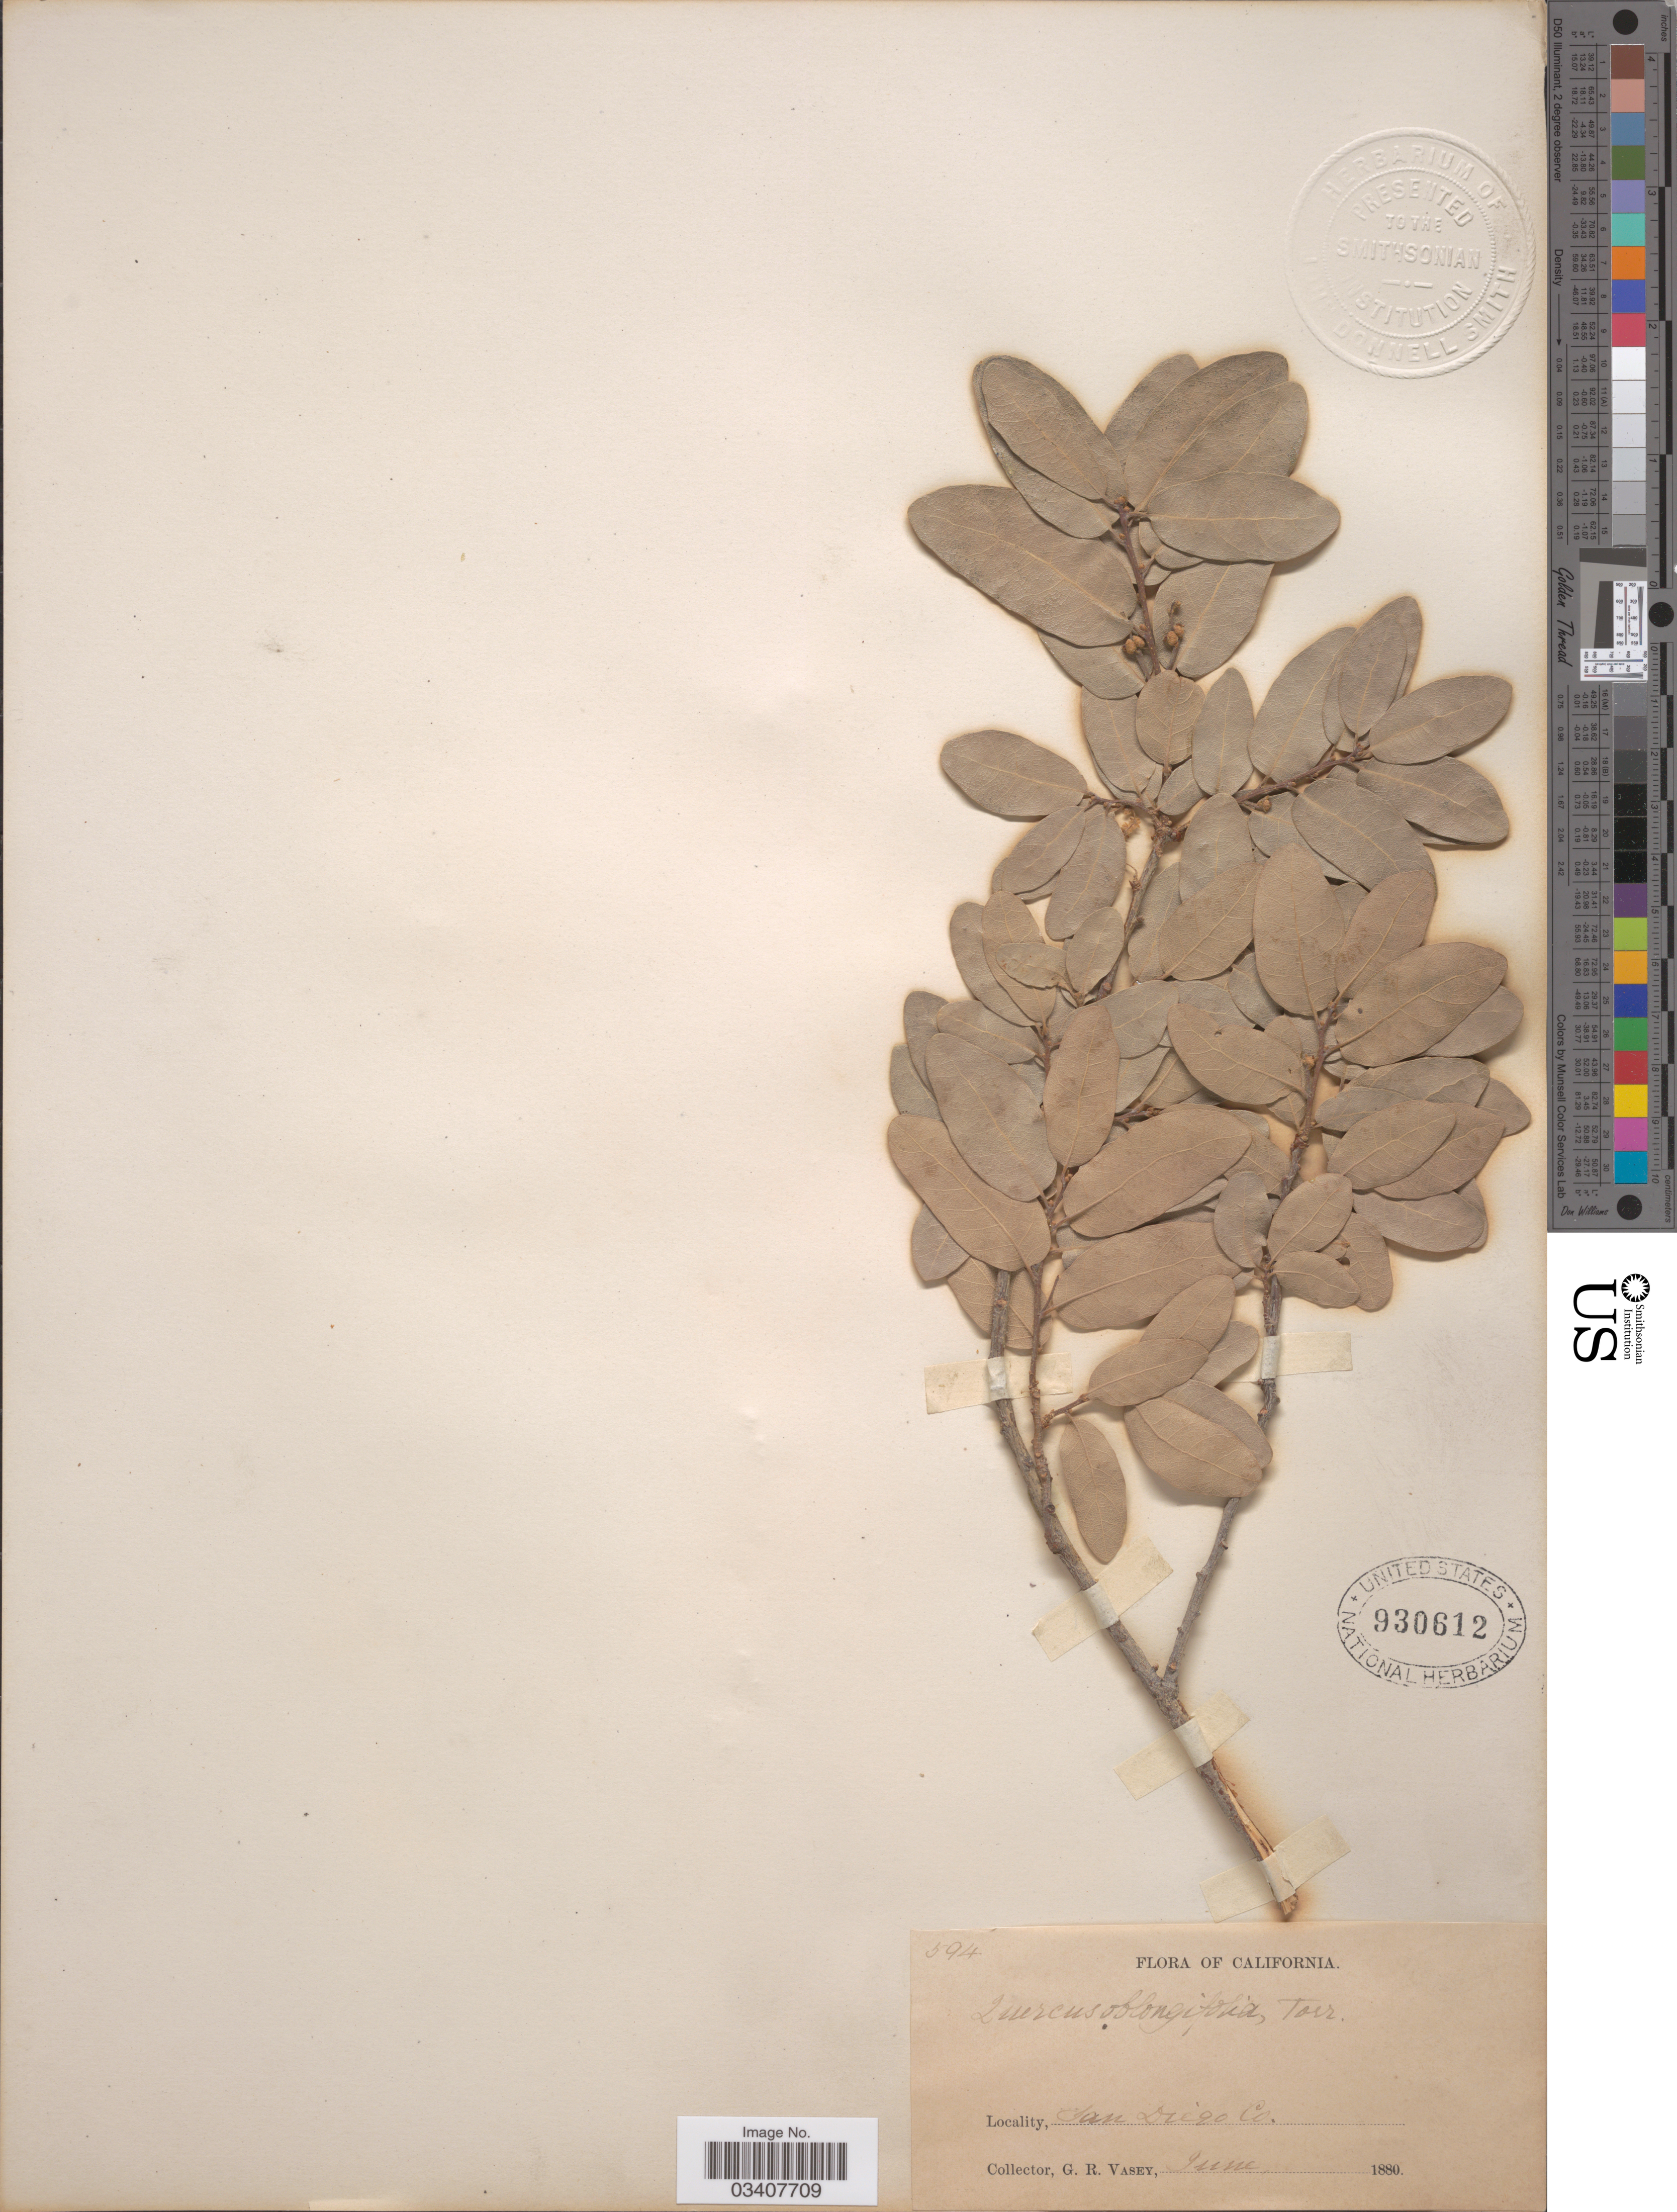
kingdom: Plantae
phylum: Tracheophyta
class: Magnoliopsida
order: Fagales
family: Fagaceae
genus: Quercus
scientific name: Quercus oblongifolia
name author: Torr.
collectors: G. R. Vasey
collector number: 394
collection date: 1880-06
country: United States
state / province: California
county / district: San Diego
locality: San Diego Co.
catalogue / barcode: US 930612